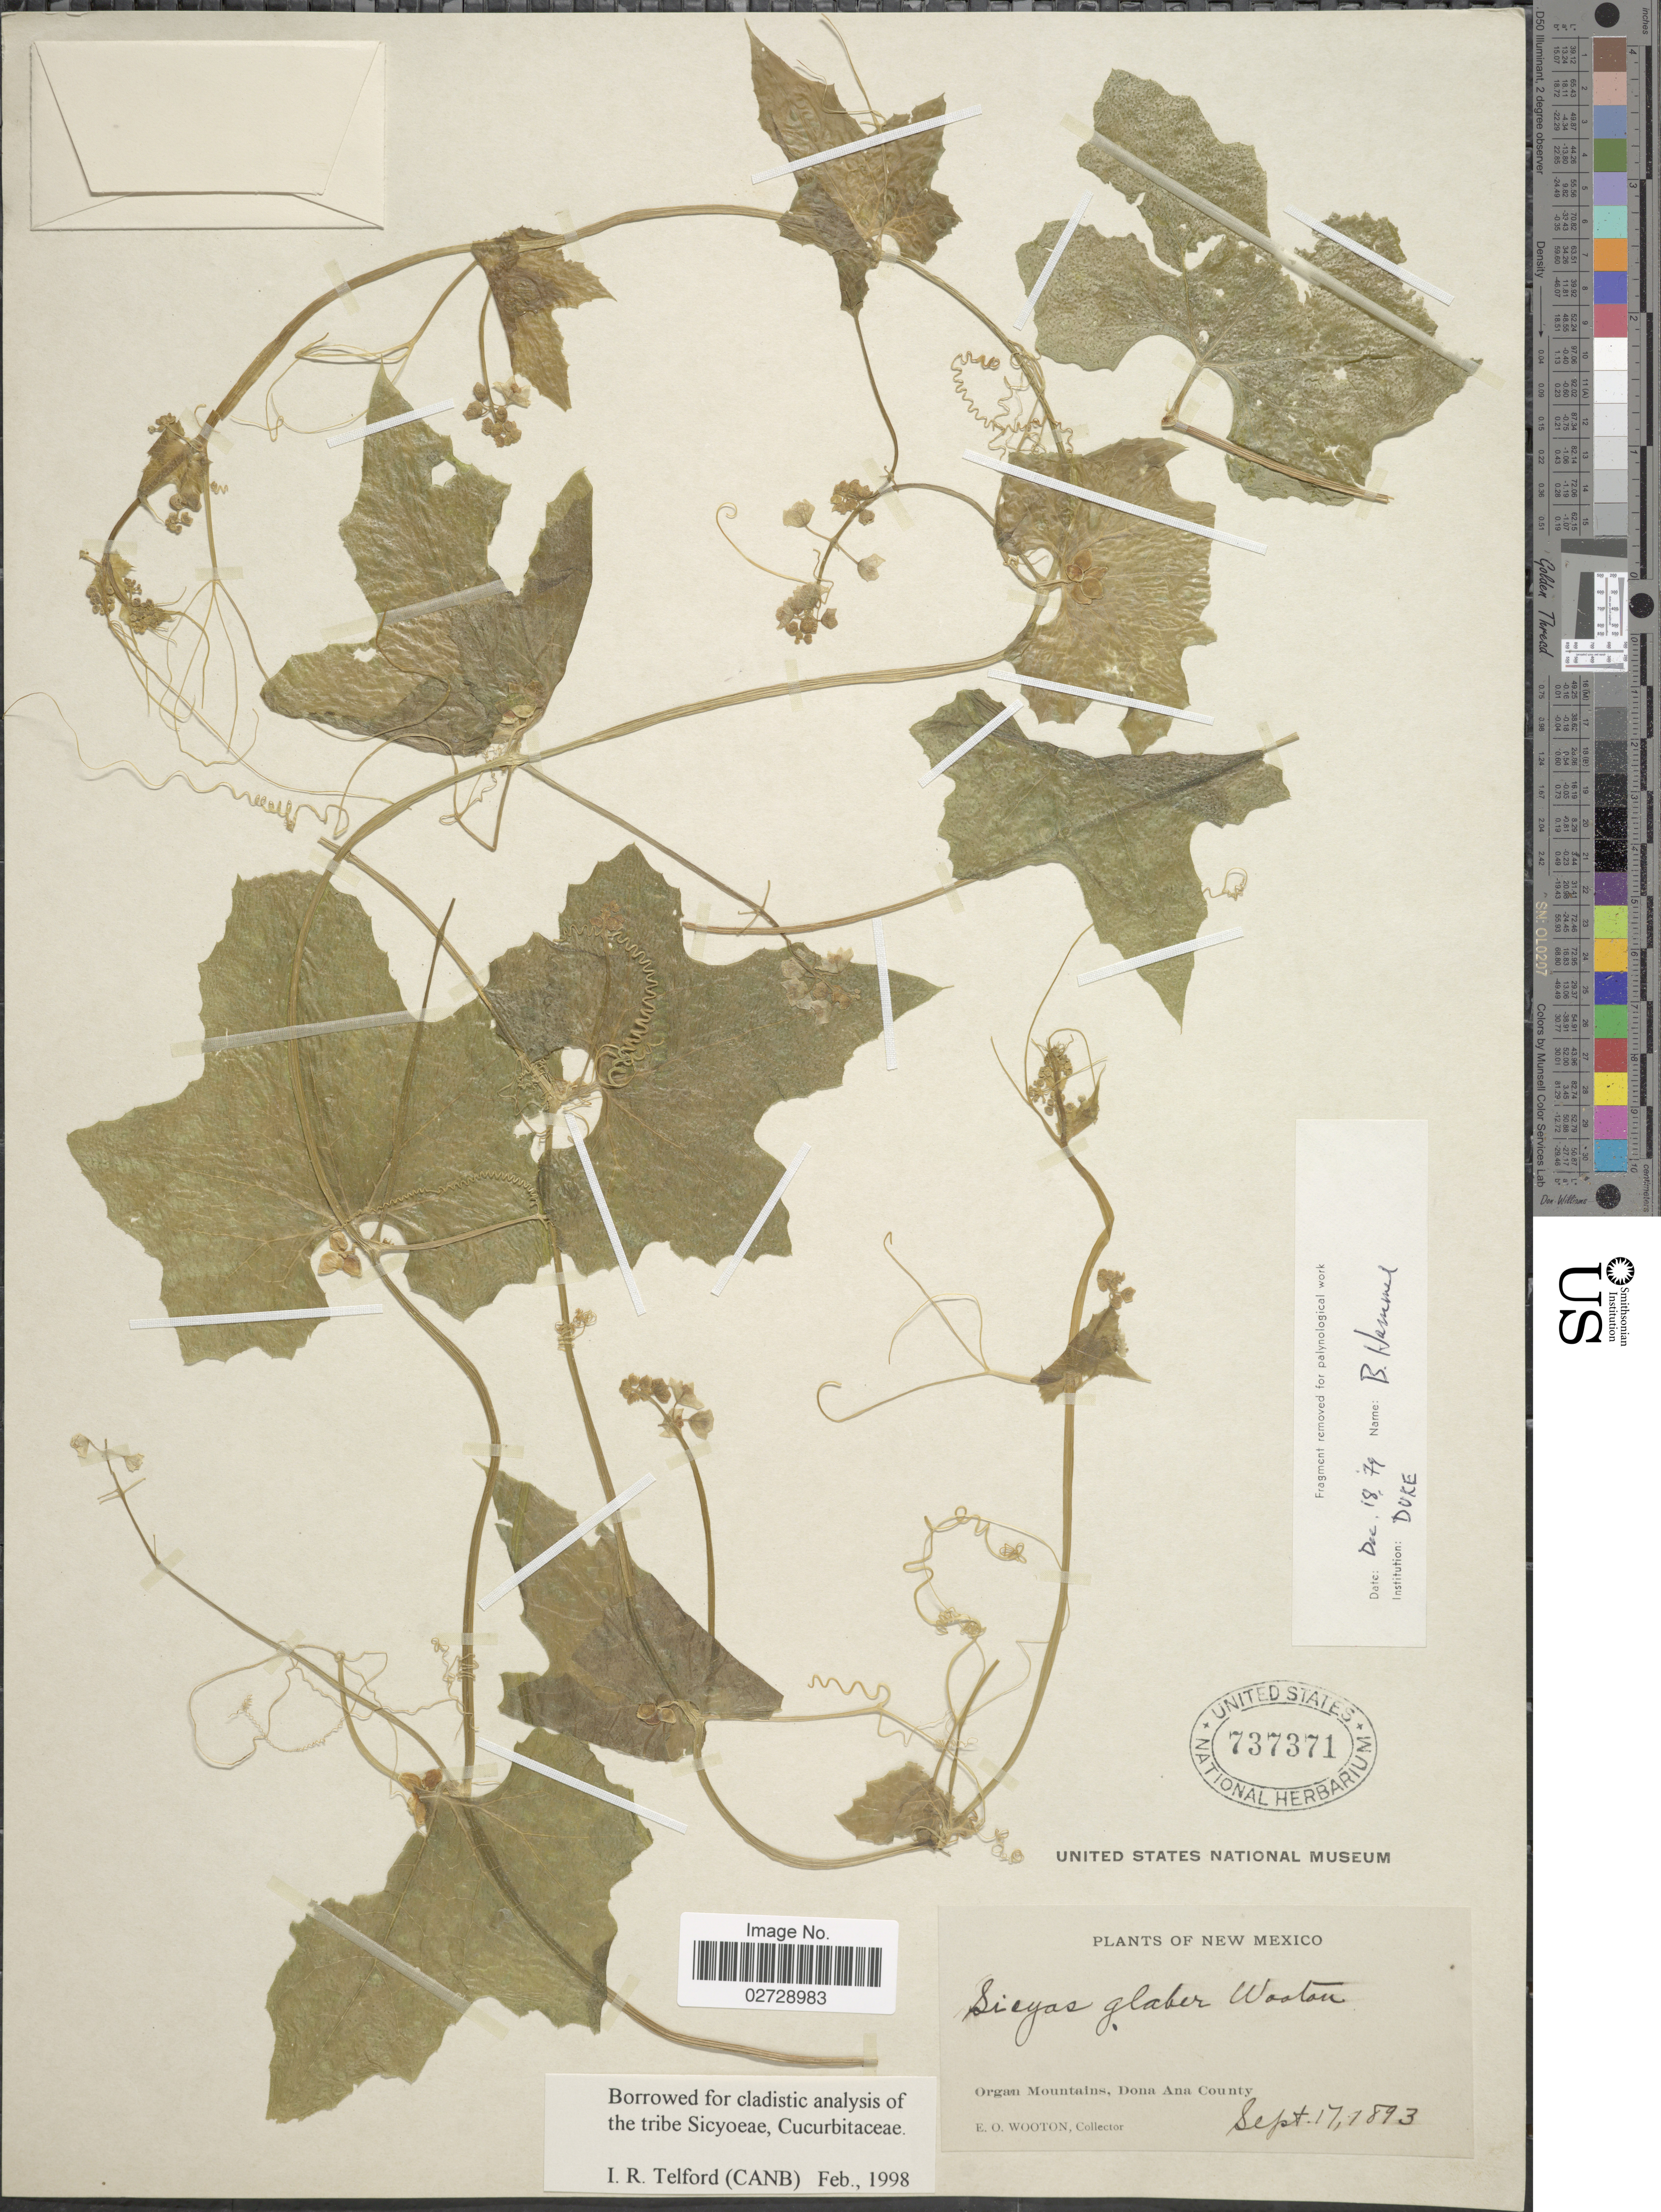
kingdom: Plantae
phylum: Tracheophyta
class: Magnoliopsida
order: Cucurbitales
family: Cucurbitaceae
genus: Sicyos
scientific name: Sicyos glaber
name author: Wooton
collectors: E. O. Wooton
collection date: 1893-09-17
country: United States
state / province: New Mexico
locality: Organ Mountains, Dona Ana County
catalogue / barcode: US 737371